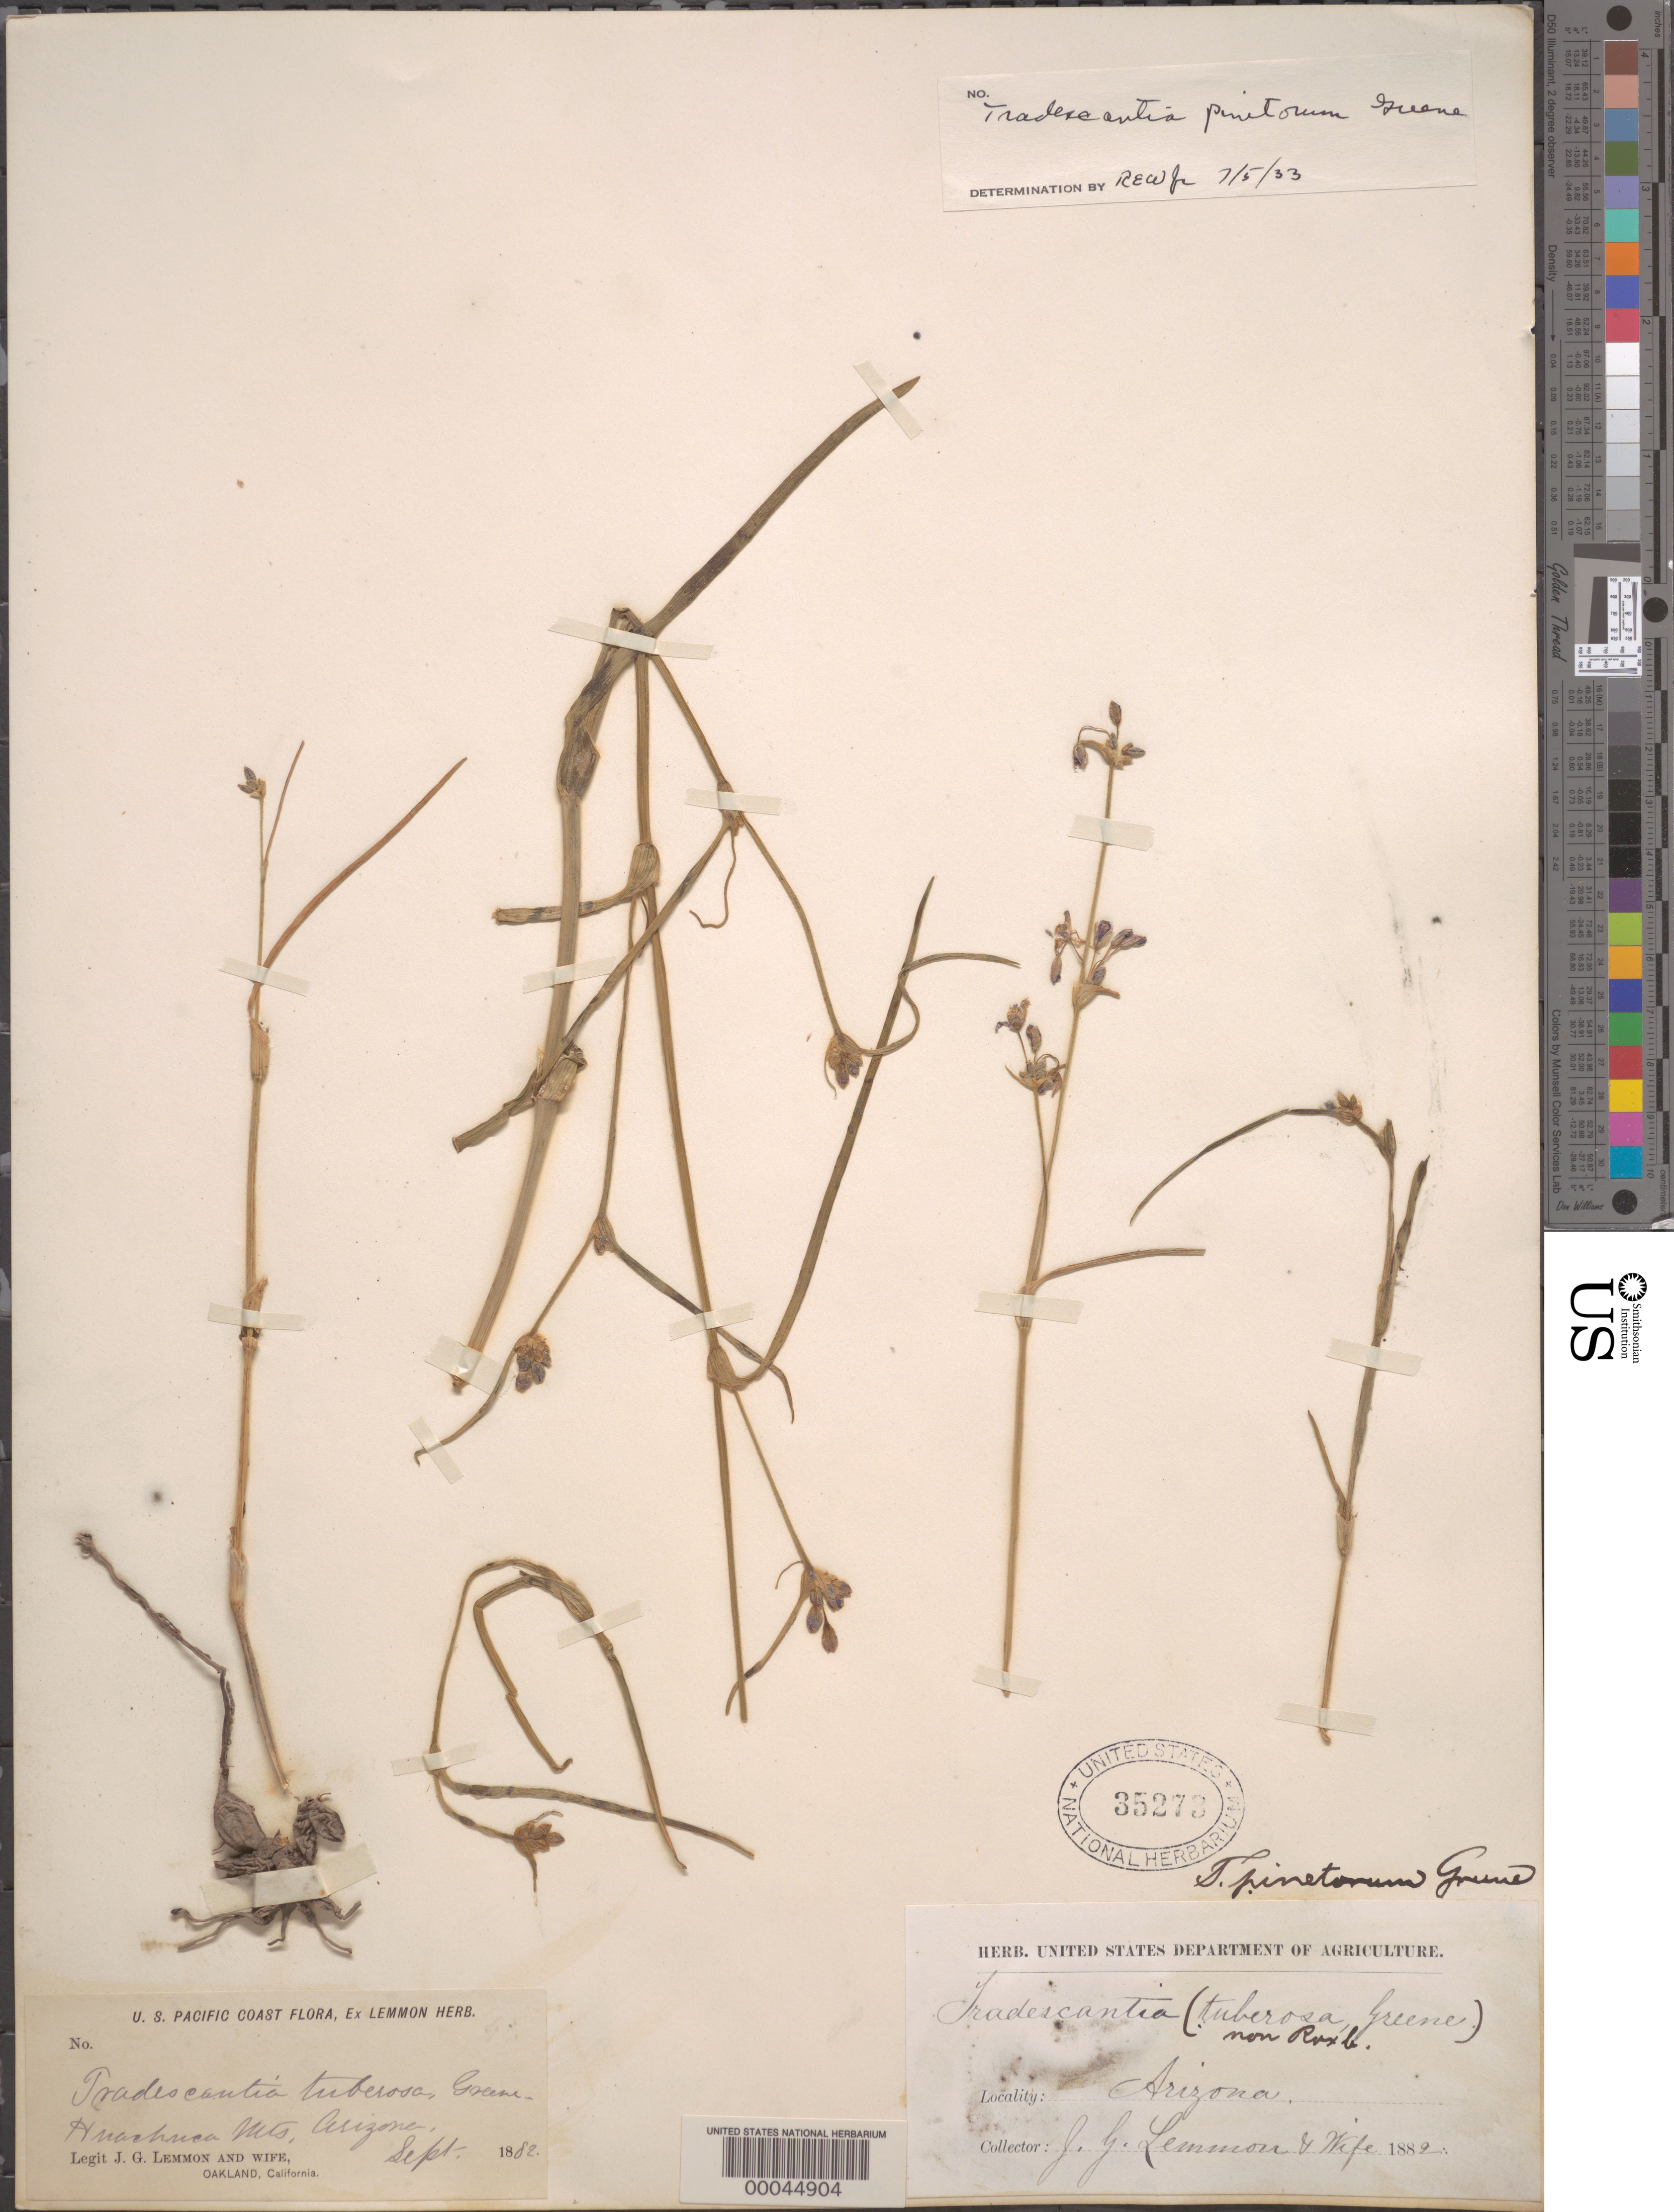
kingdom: Plantae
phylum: Tracheophyta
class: Liliopsida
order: Commelinales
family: Commelinaceae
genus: Tradescantia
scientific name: Tradescantia pinetorum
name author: Greene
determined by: Woodson, R. E., Jr.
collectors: J. G. Lemmon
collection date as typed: Sep 1882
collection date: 1882-09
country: United States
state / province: Arizona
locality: Huachuca mts.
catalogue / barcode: US 35273